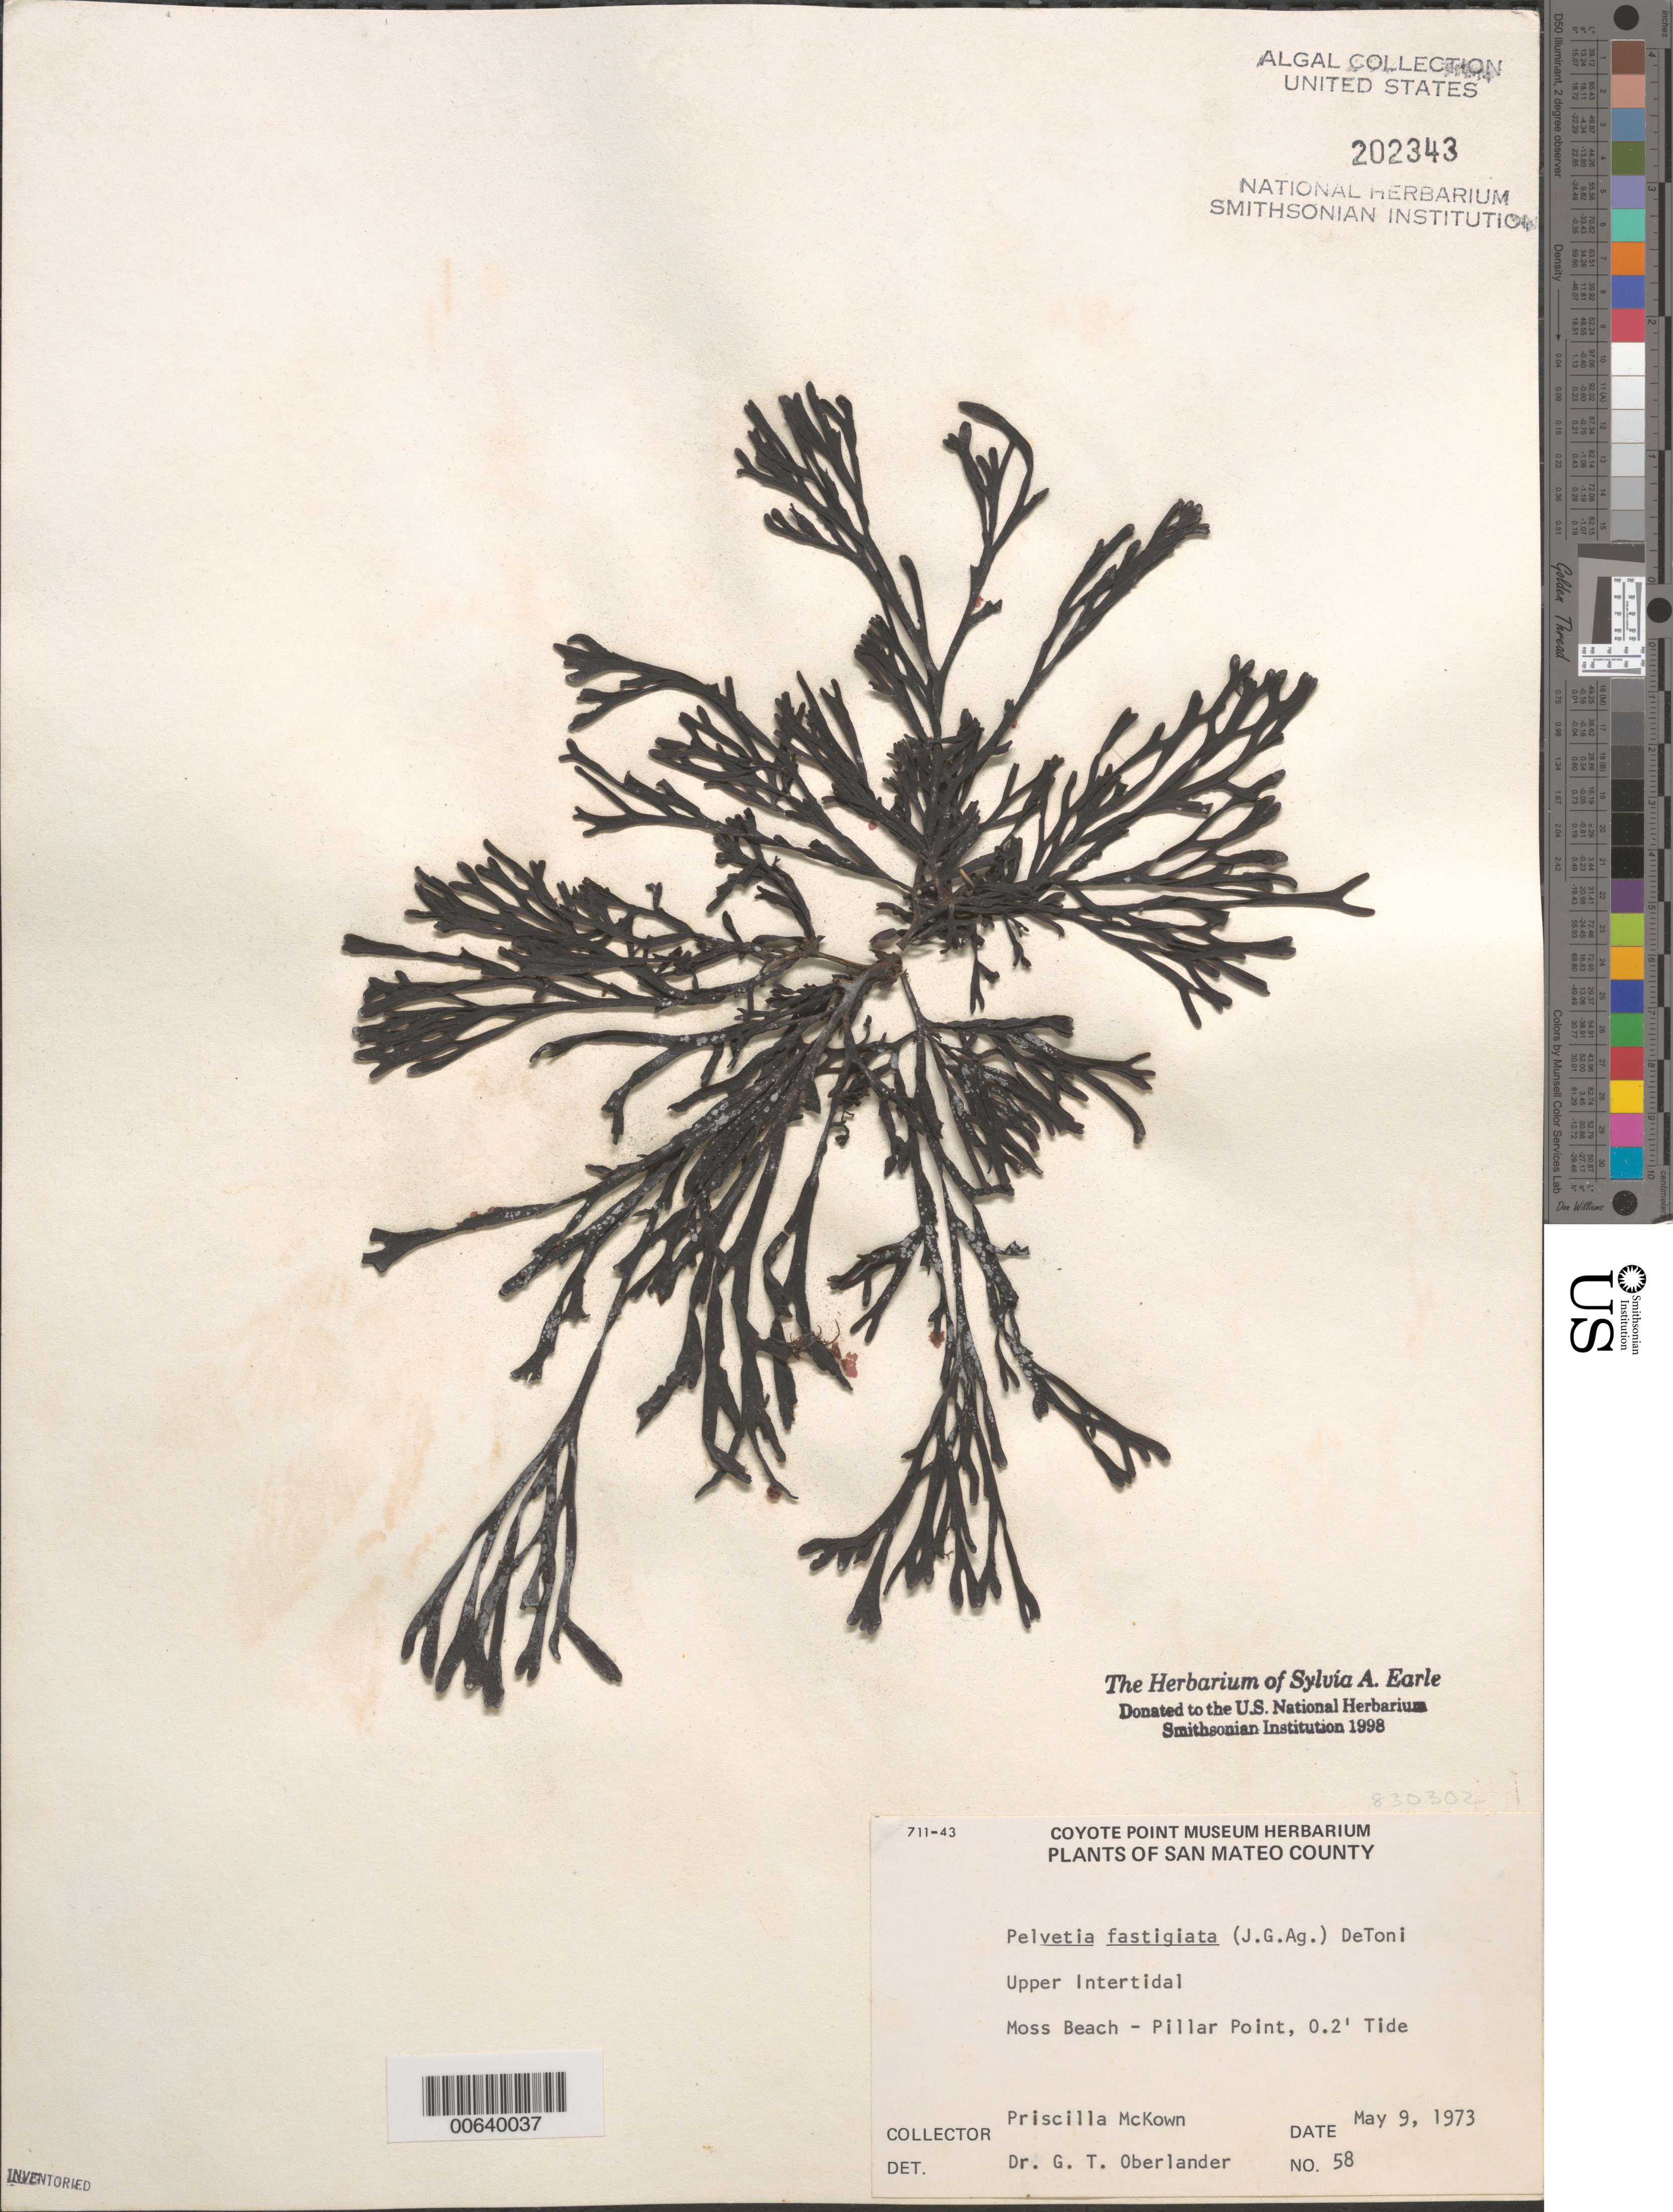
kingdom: Chromista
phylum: Ochrophyta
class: Phaeophyceae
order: Fucales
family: Fucaceae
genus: Silvetia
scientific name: Silvetia compressa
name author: (J. Agardh) E.A. Serrão et al.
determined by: Algae name updating Project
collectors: P. McKown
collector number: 58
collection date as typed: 09 May 1973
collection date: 1973-05-09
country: United States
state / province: California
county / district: San Mateo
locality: Moss Beach, Pillar Point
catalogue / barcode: US 202343